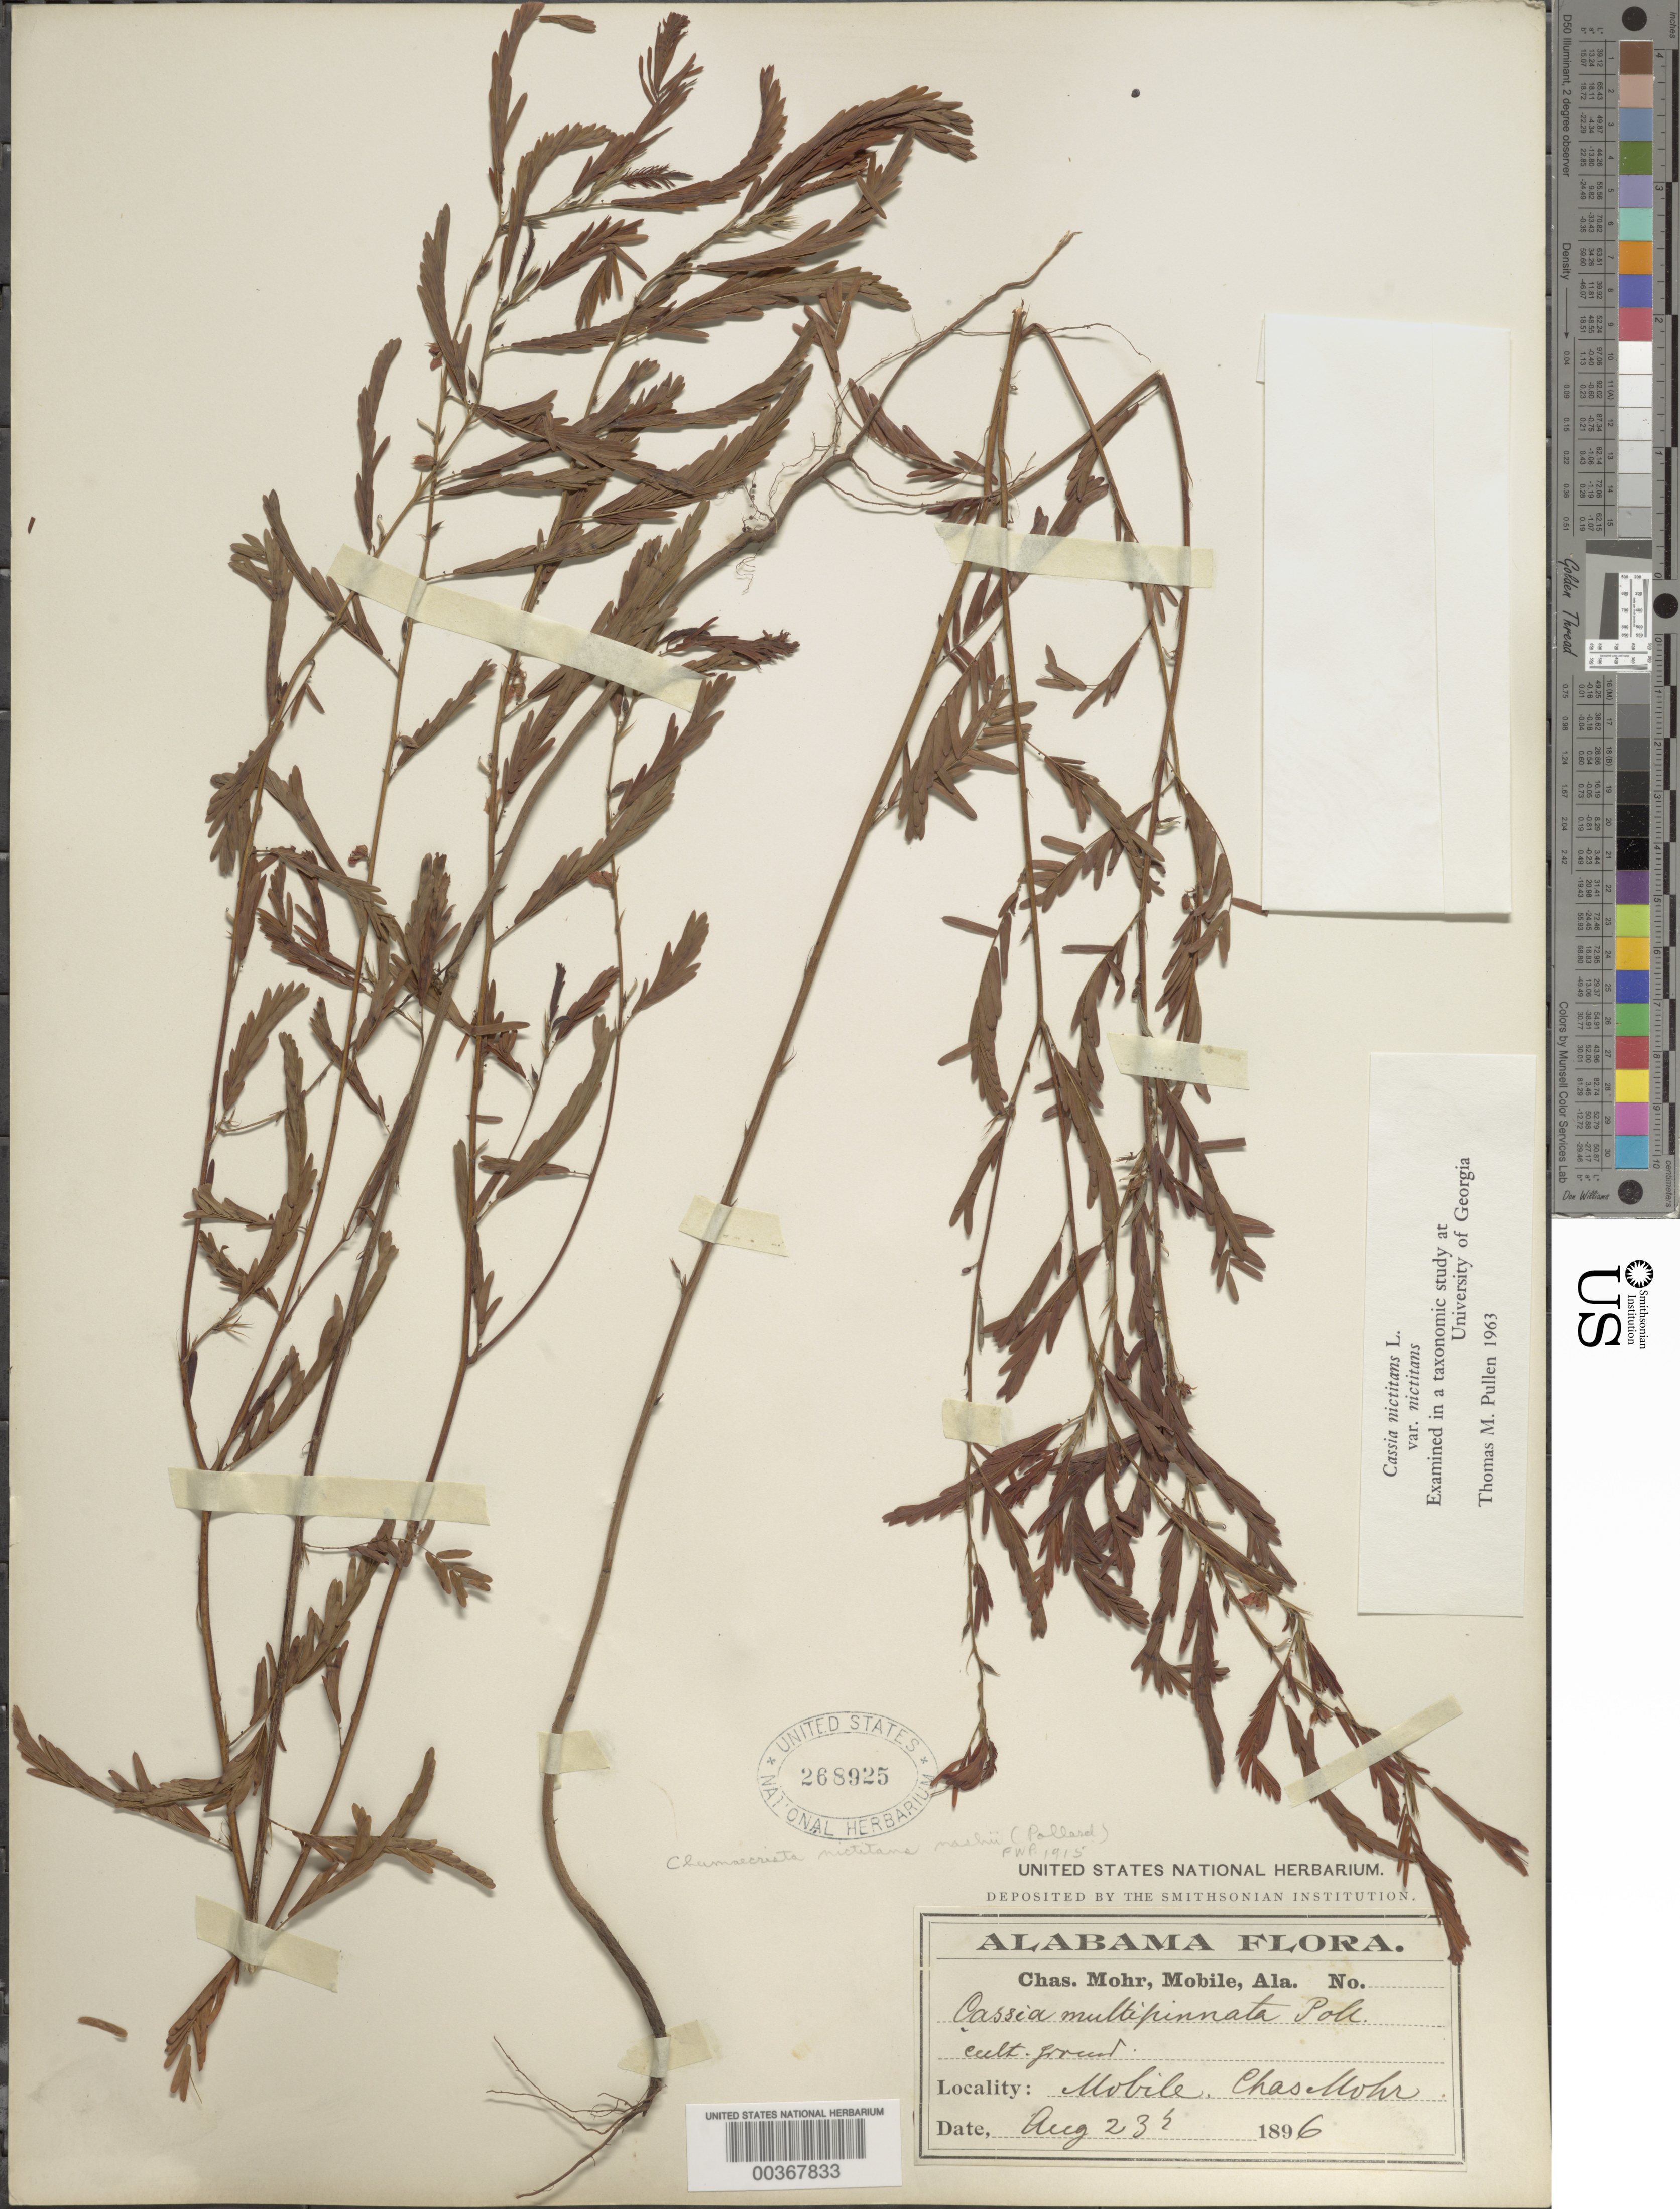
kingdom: Plantae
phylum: Tracheophyta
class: Magnoliopsida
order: Fabales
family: Fabaceae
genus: Chamaecrista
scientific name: Chamaecrista nictitans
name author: (L.) Moench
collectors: C. T. Mohr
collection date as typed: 23 Aug 1896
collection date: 1896-08-23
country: United States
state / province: Alabama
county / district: Mobile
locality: Mobile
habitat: Cultivated ground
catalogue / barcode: US 268925